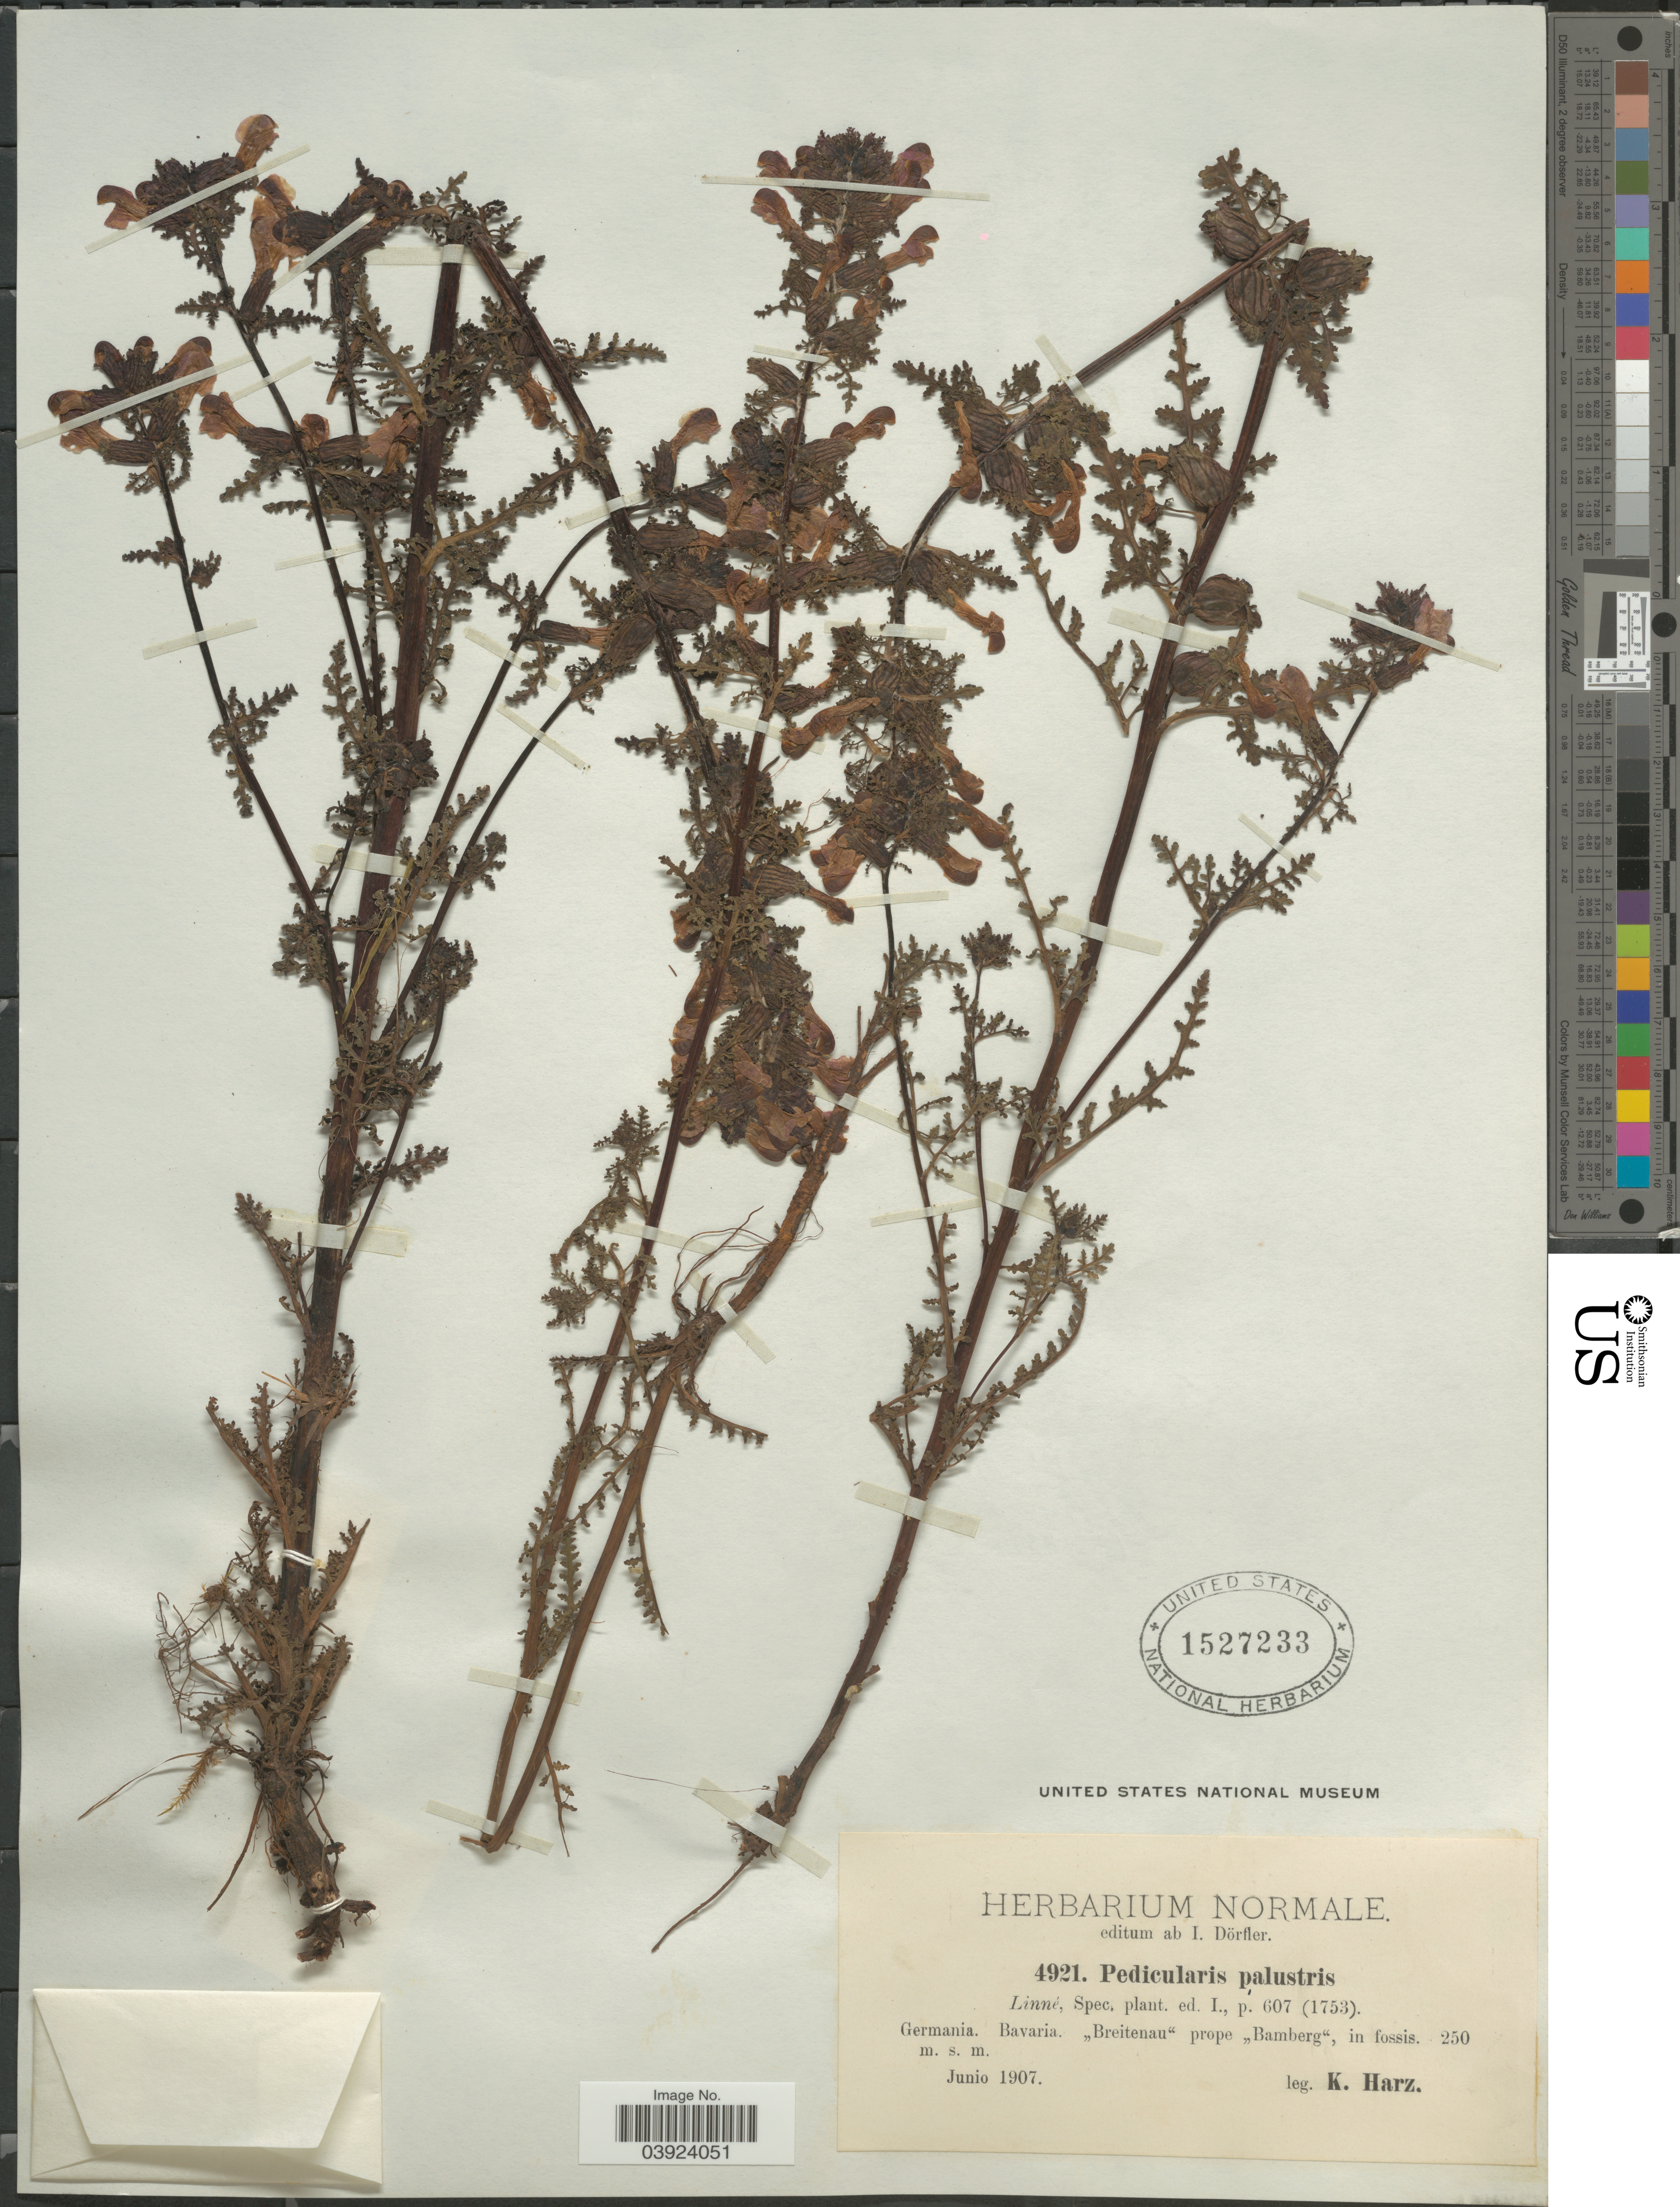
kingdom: Plantae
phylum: Tracheophyta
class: Magnoliopsida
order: Lamiales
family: Orobanchaceae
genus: Pedicularis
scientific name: Pedicularis palustris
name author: L.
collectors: K. Harz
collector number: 4921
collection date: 1907-06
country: Germany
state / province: Bayern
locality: Bavaria. "Breitenau" prope "Bamberg", in fossis.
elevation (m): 250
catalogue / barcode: US 1527233